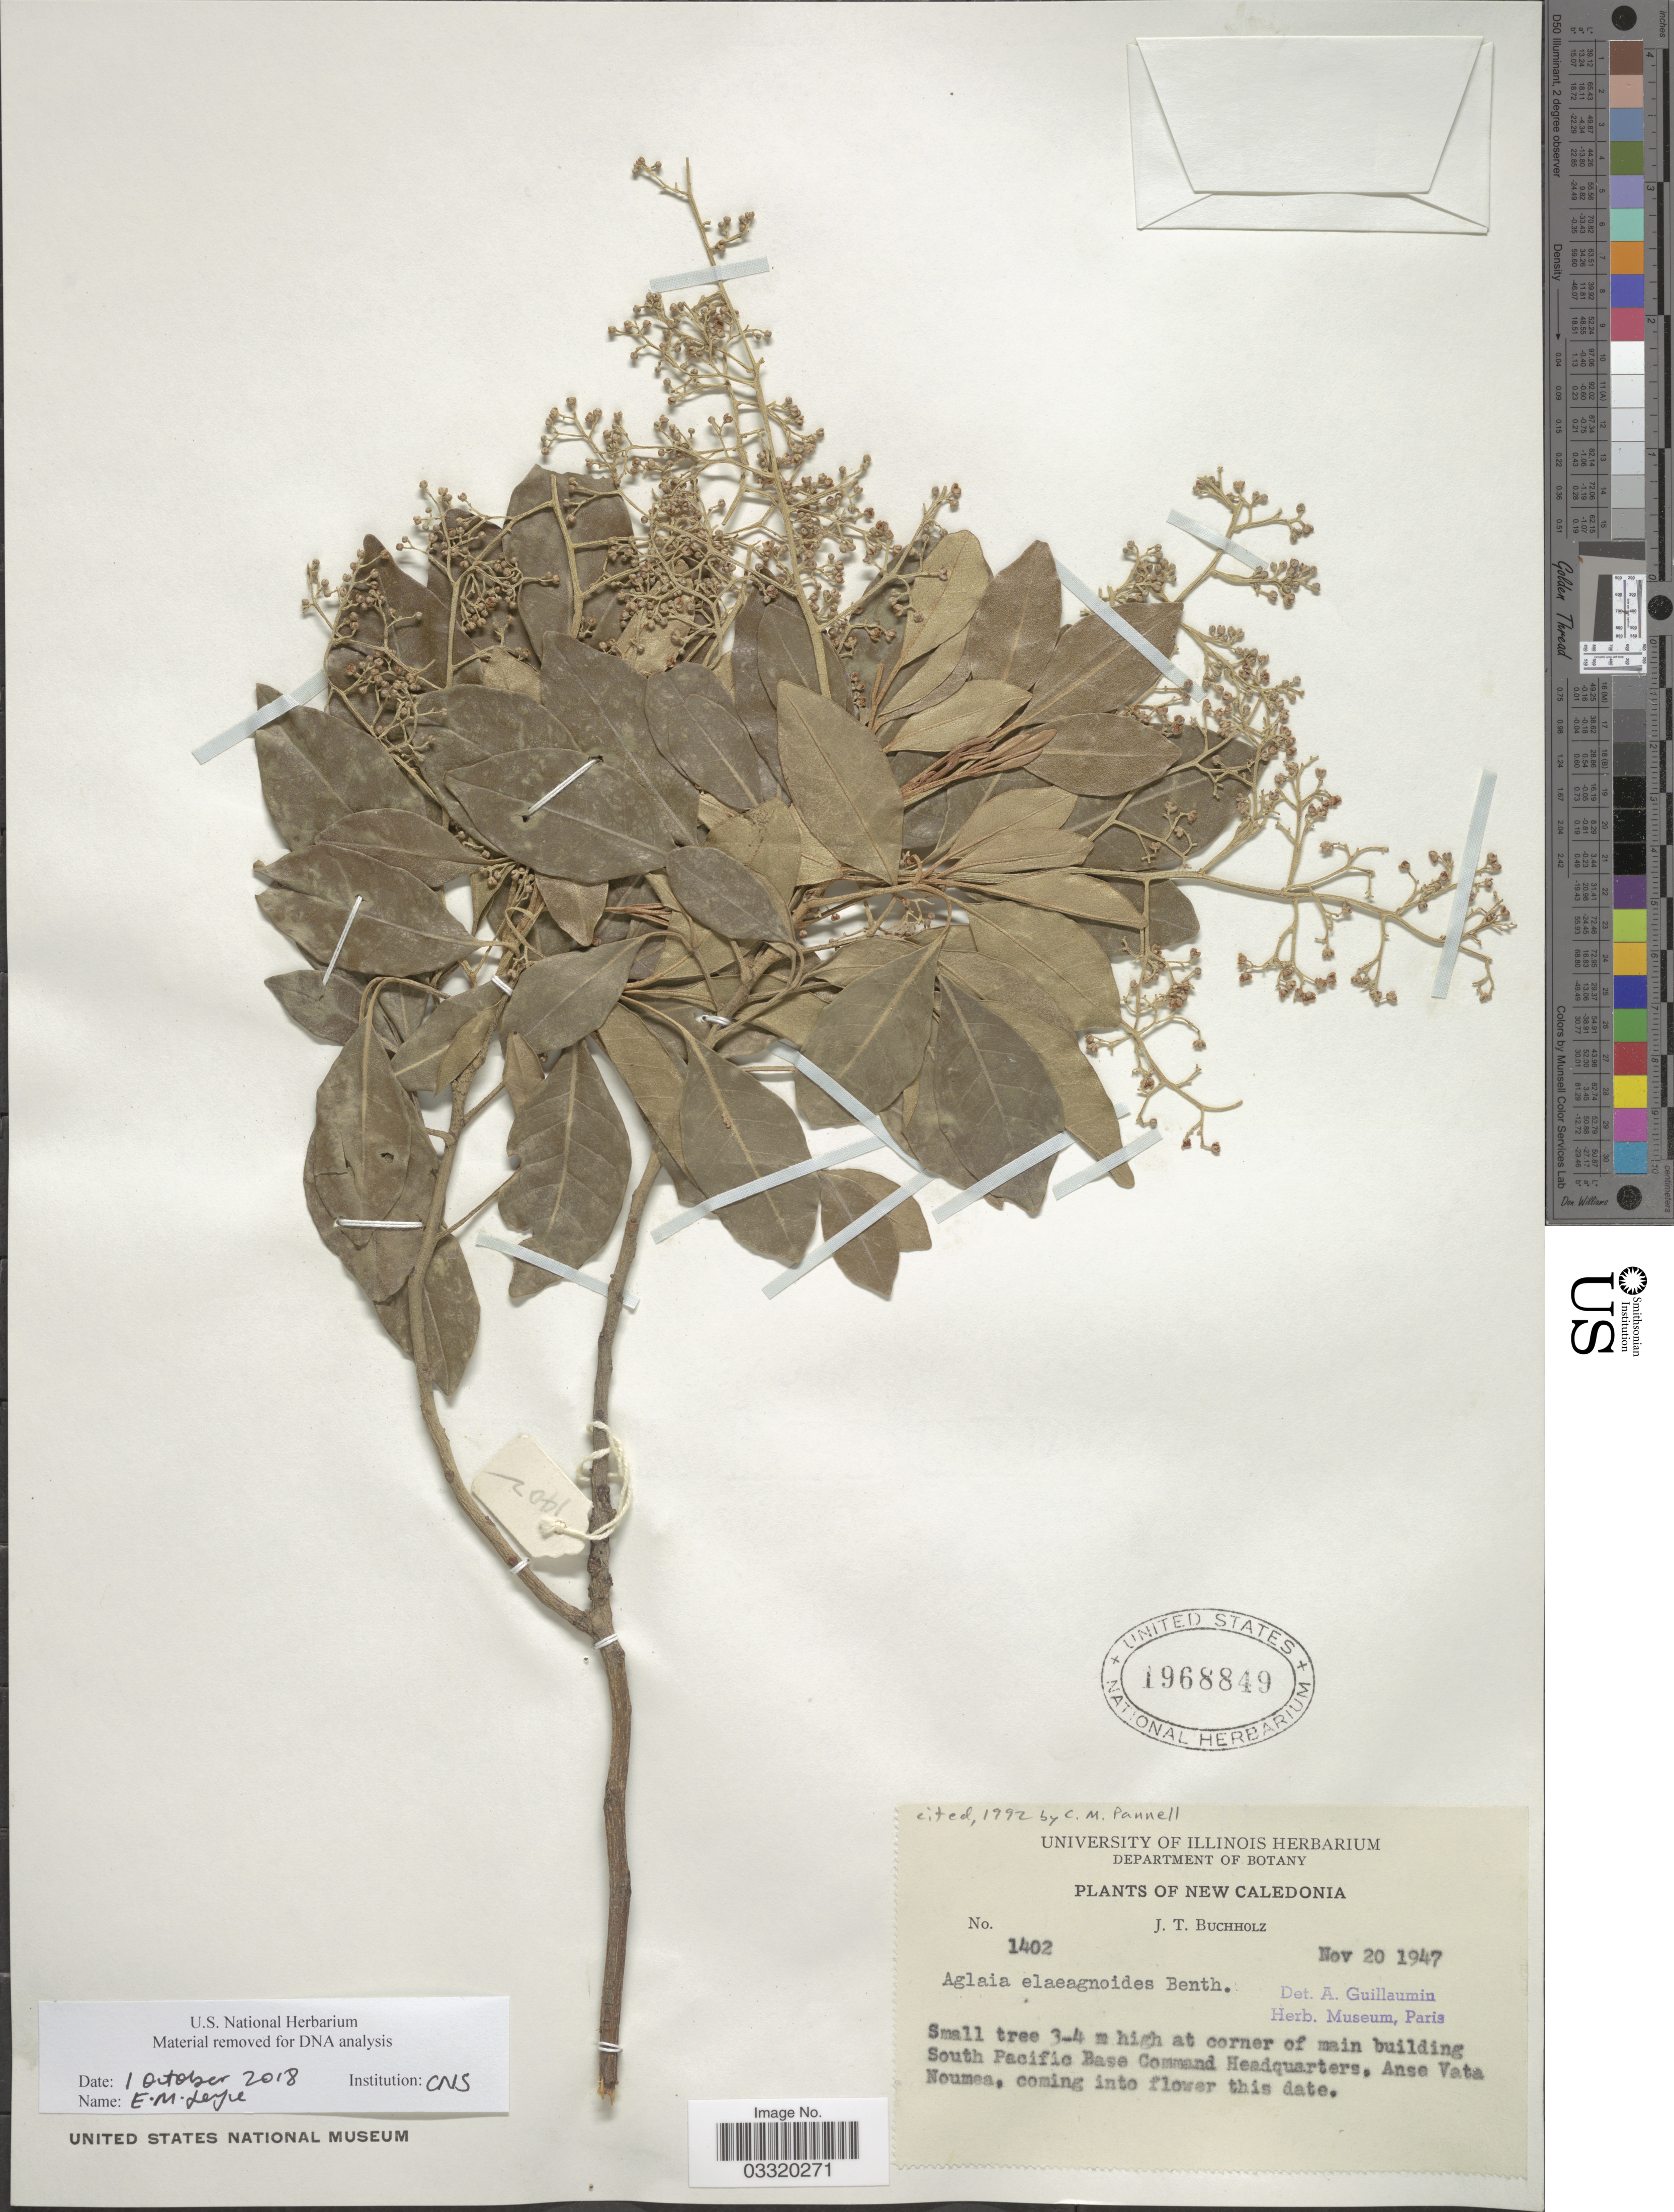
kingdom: Plantae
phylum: Tracheophyta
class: Magnoliopsida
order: Sapindales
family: Meliaceae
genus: Aglaia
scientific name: Aglaia elaeagnoidea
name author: (A. Juss.) Benth.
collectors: J. T. Buchholz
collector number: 1402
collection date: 1947-11-20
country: New Caledonia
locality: Corner of main building South Pacific Base Command Headquarters. Anse Vata Noumea.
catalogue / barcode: US 1968849